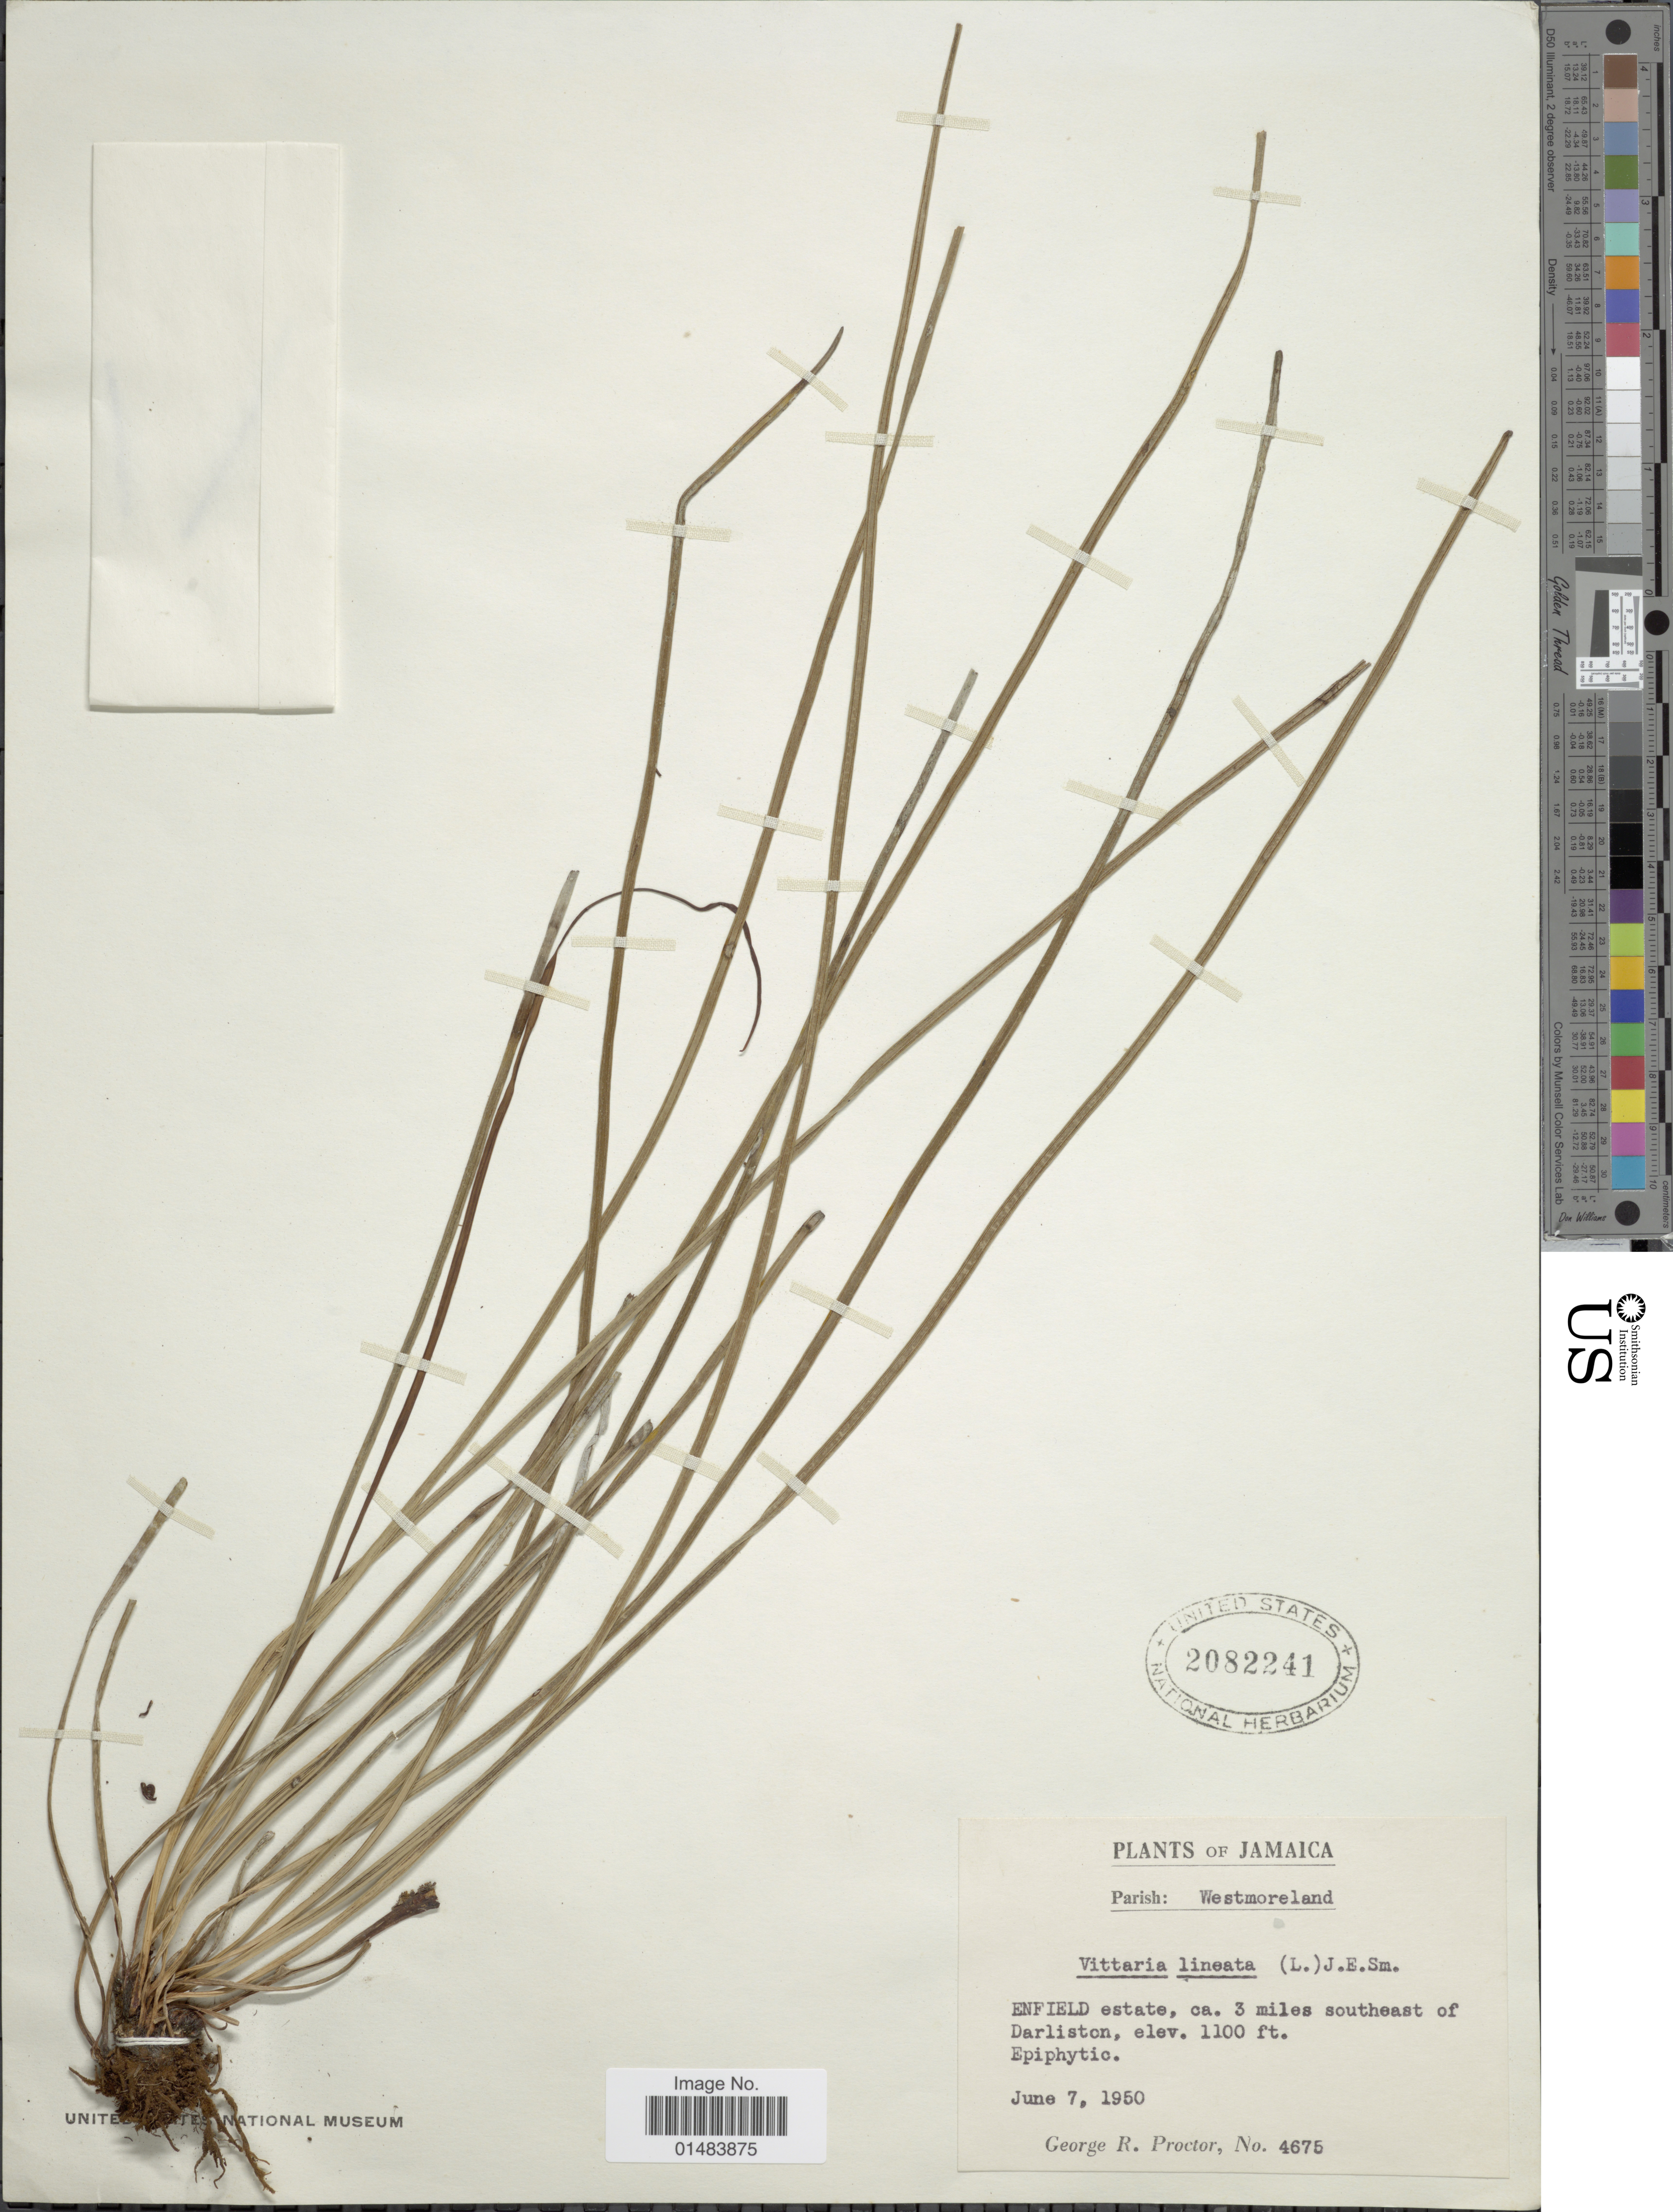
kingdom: Plantae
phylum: Tracheophyta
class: Polypodiopsida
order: Polypodiales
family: Pteridaceae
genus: Vittaria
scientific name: Vittaria lineata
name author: (L.) Sm.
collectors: G. R. Proctor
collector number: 4675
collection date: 1950-06-07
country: Jamaica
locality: Plants of Jamaica, Parish: Westmoreland, Enfield estate, ca. 3 miles southeast of Darliston, Epiphytic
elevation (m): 335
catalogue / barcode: US 2082241